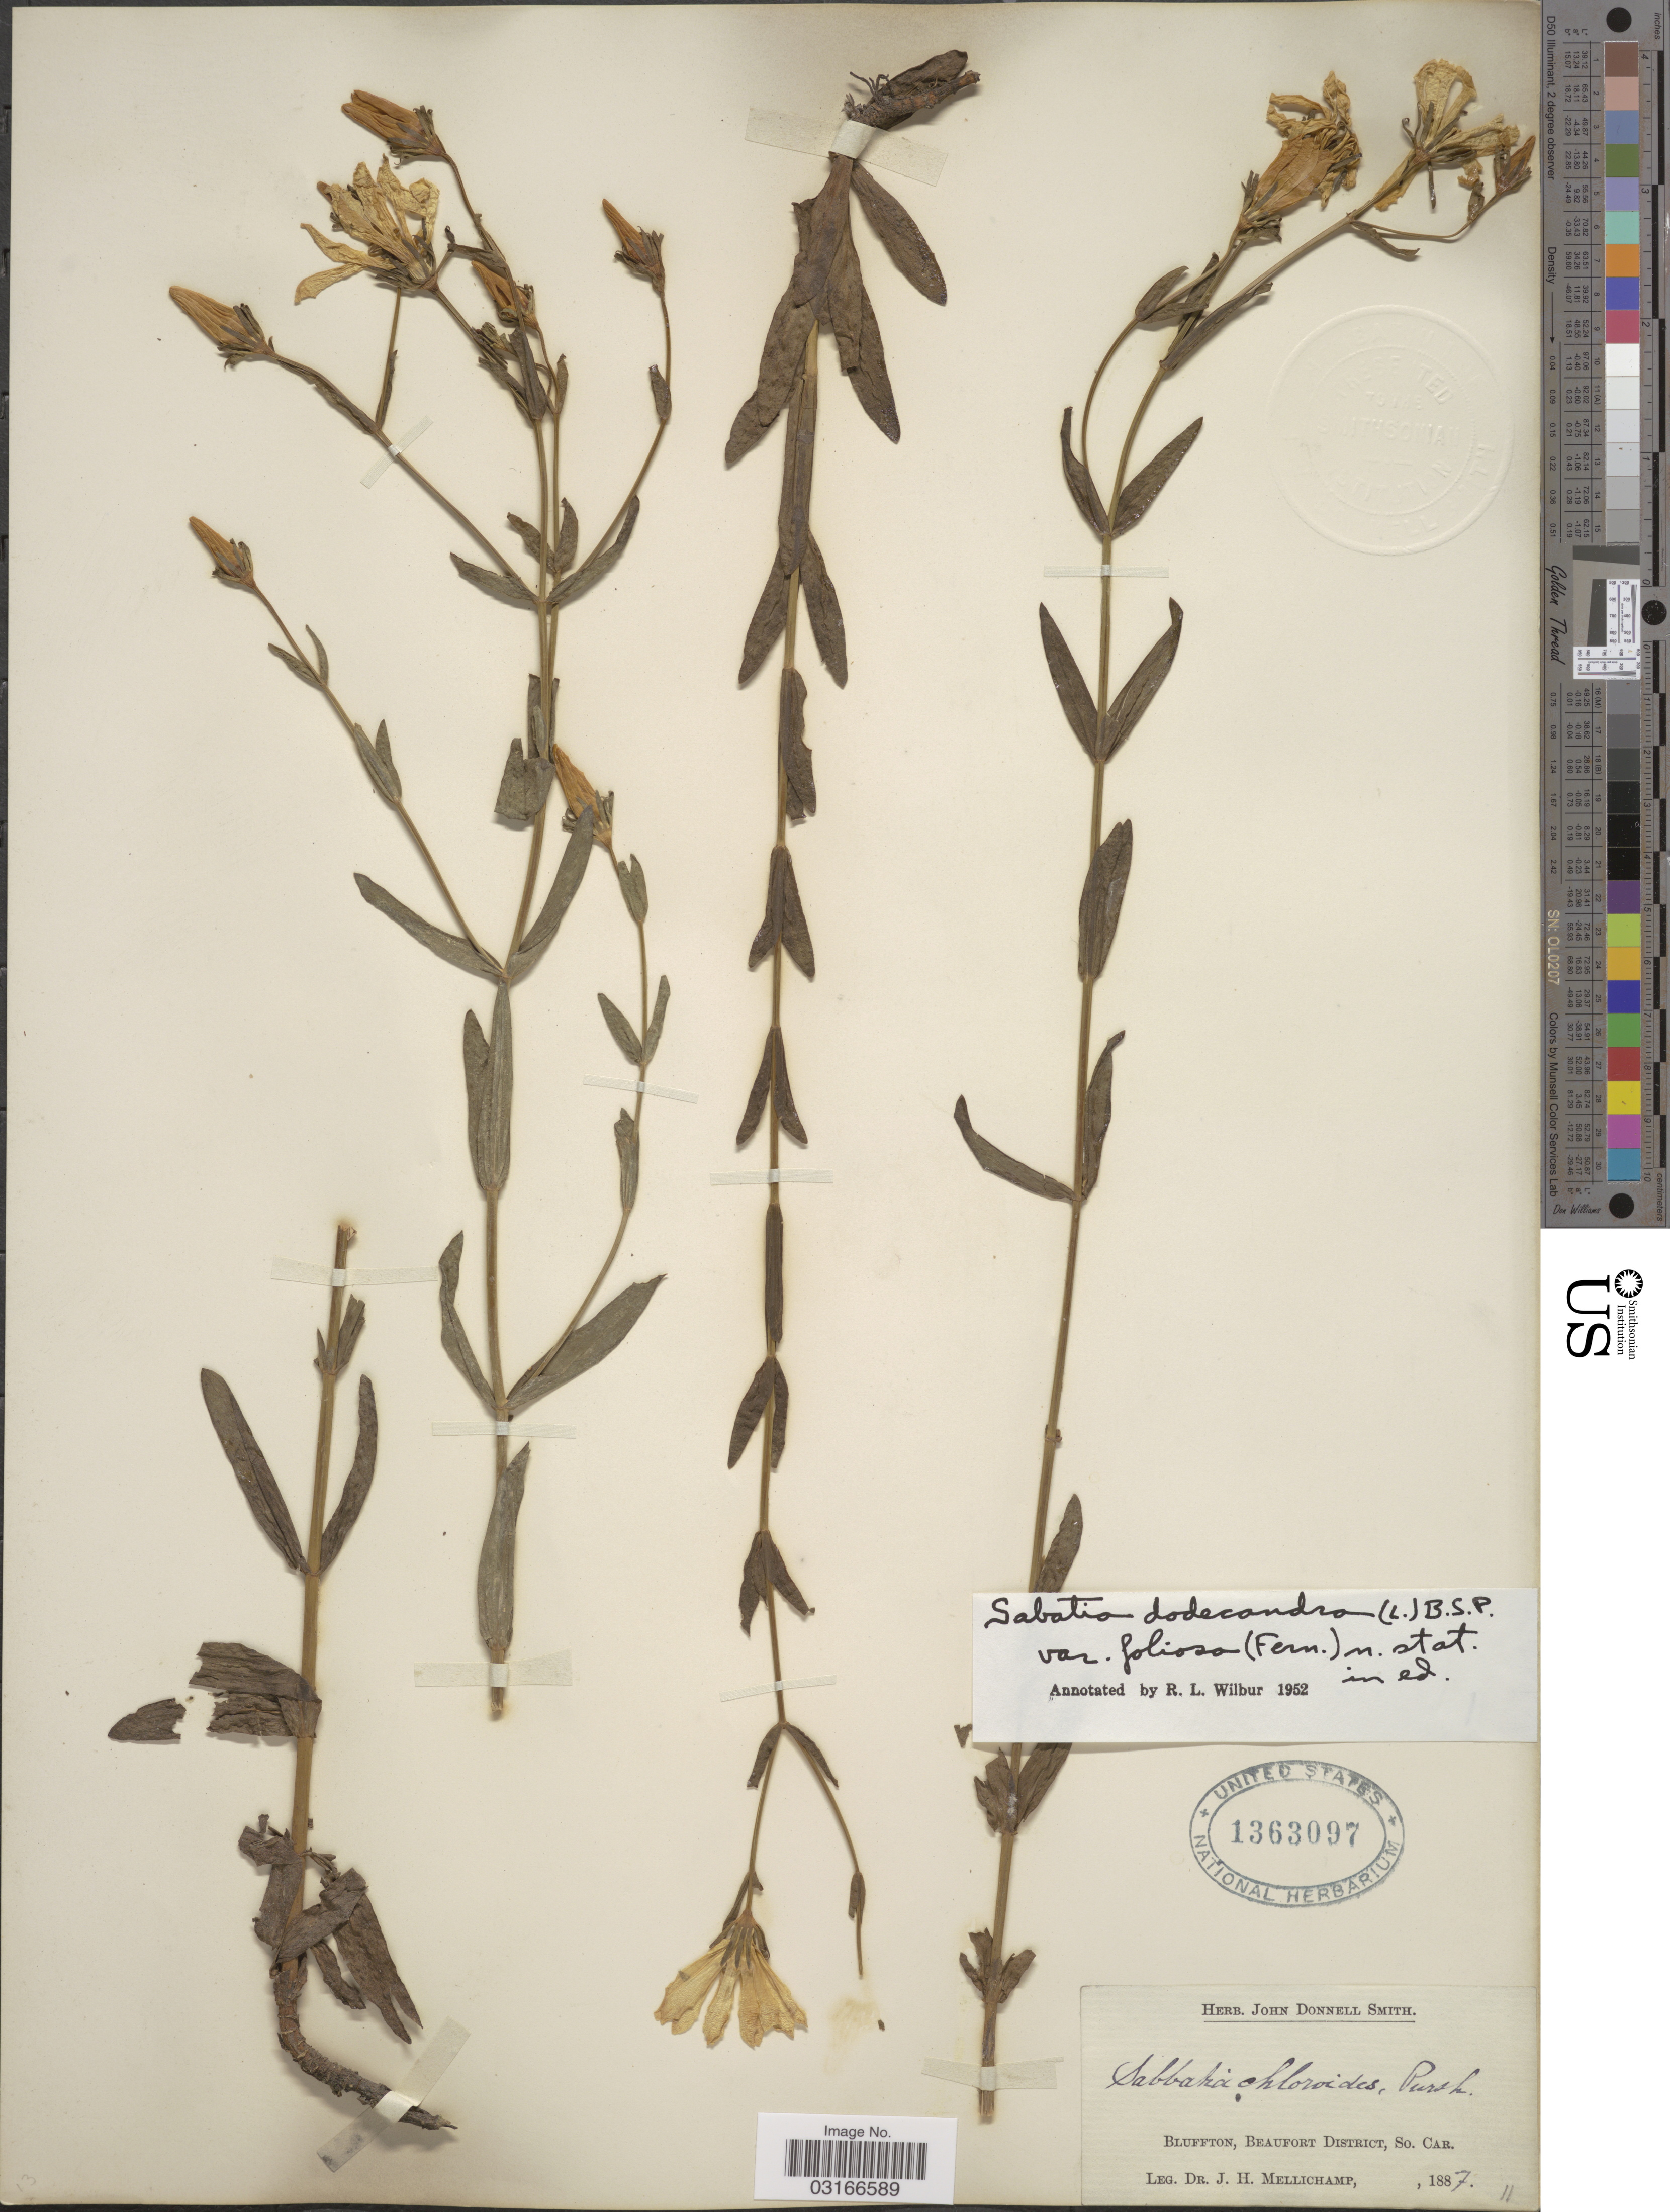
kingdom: Plantae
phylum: Tracheophyta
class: Magnoliopsida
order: Gentianales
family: Gentianaceae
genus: Sabatia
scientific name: Sabatia dodecandra var. foliosa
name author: (Fernald) Wilbur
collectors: J. H. Mellichamp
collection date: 1887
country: United States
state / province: South Carolina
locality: Bluffton, Beaufort District, So. Car.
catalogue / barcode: US 1363097